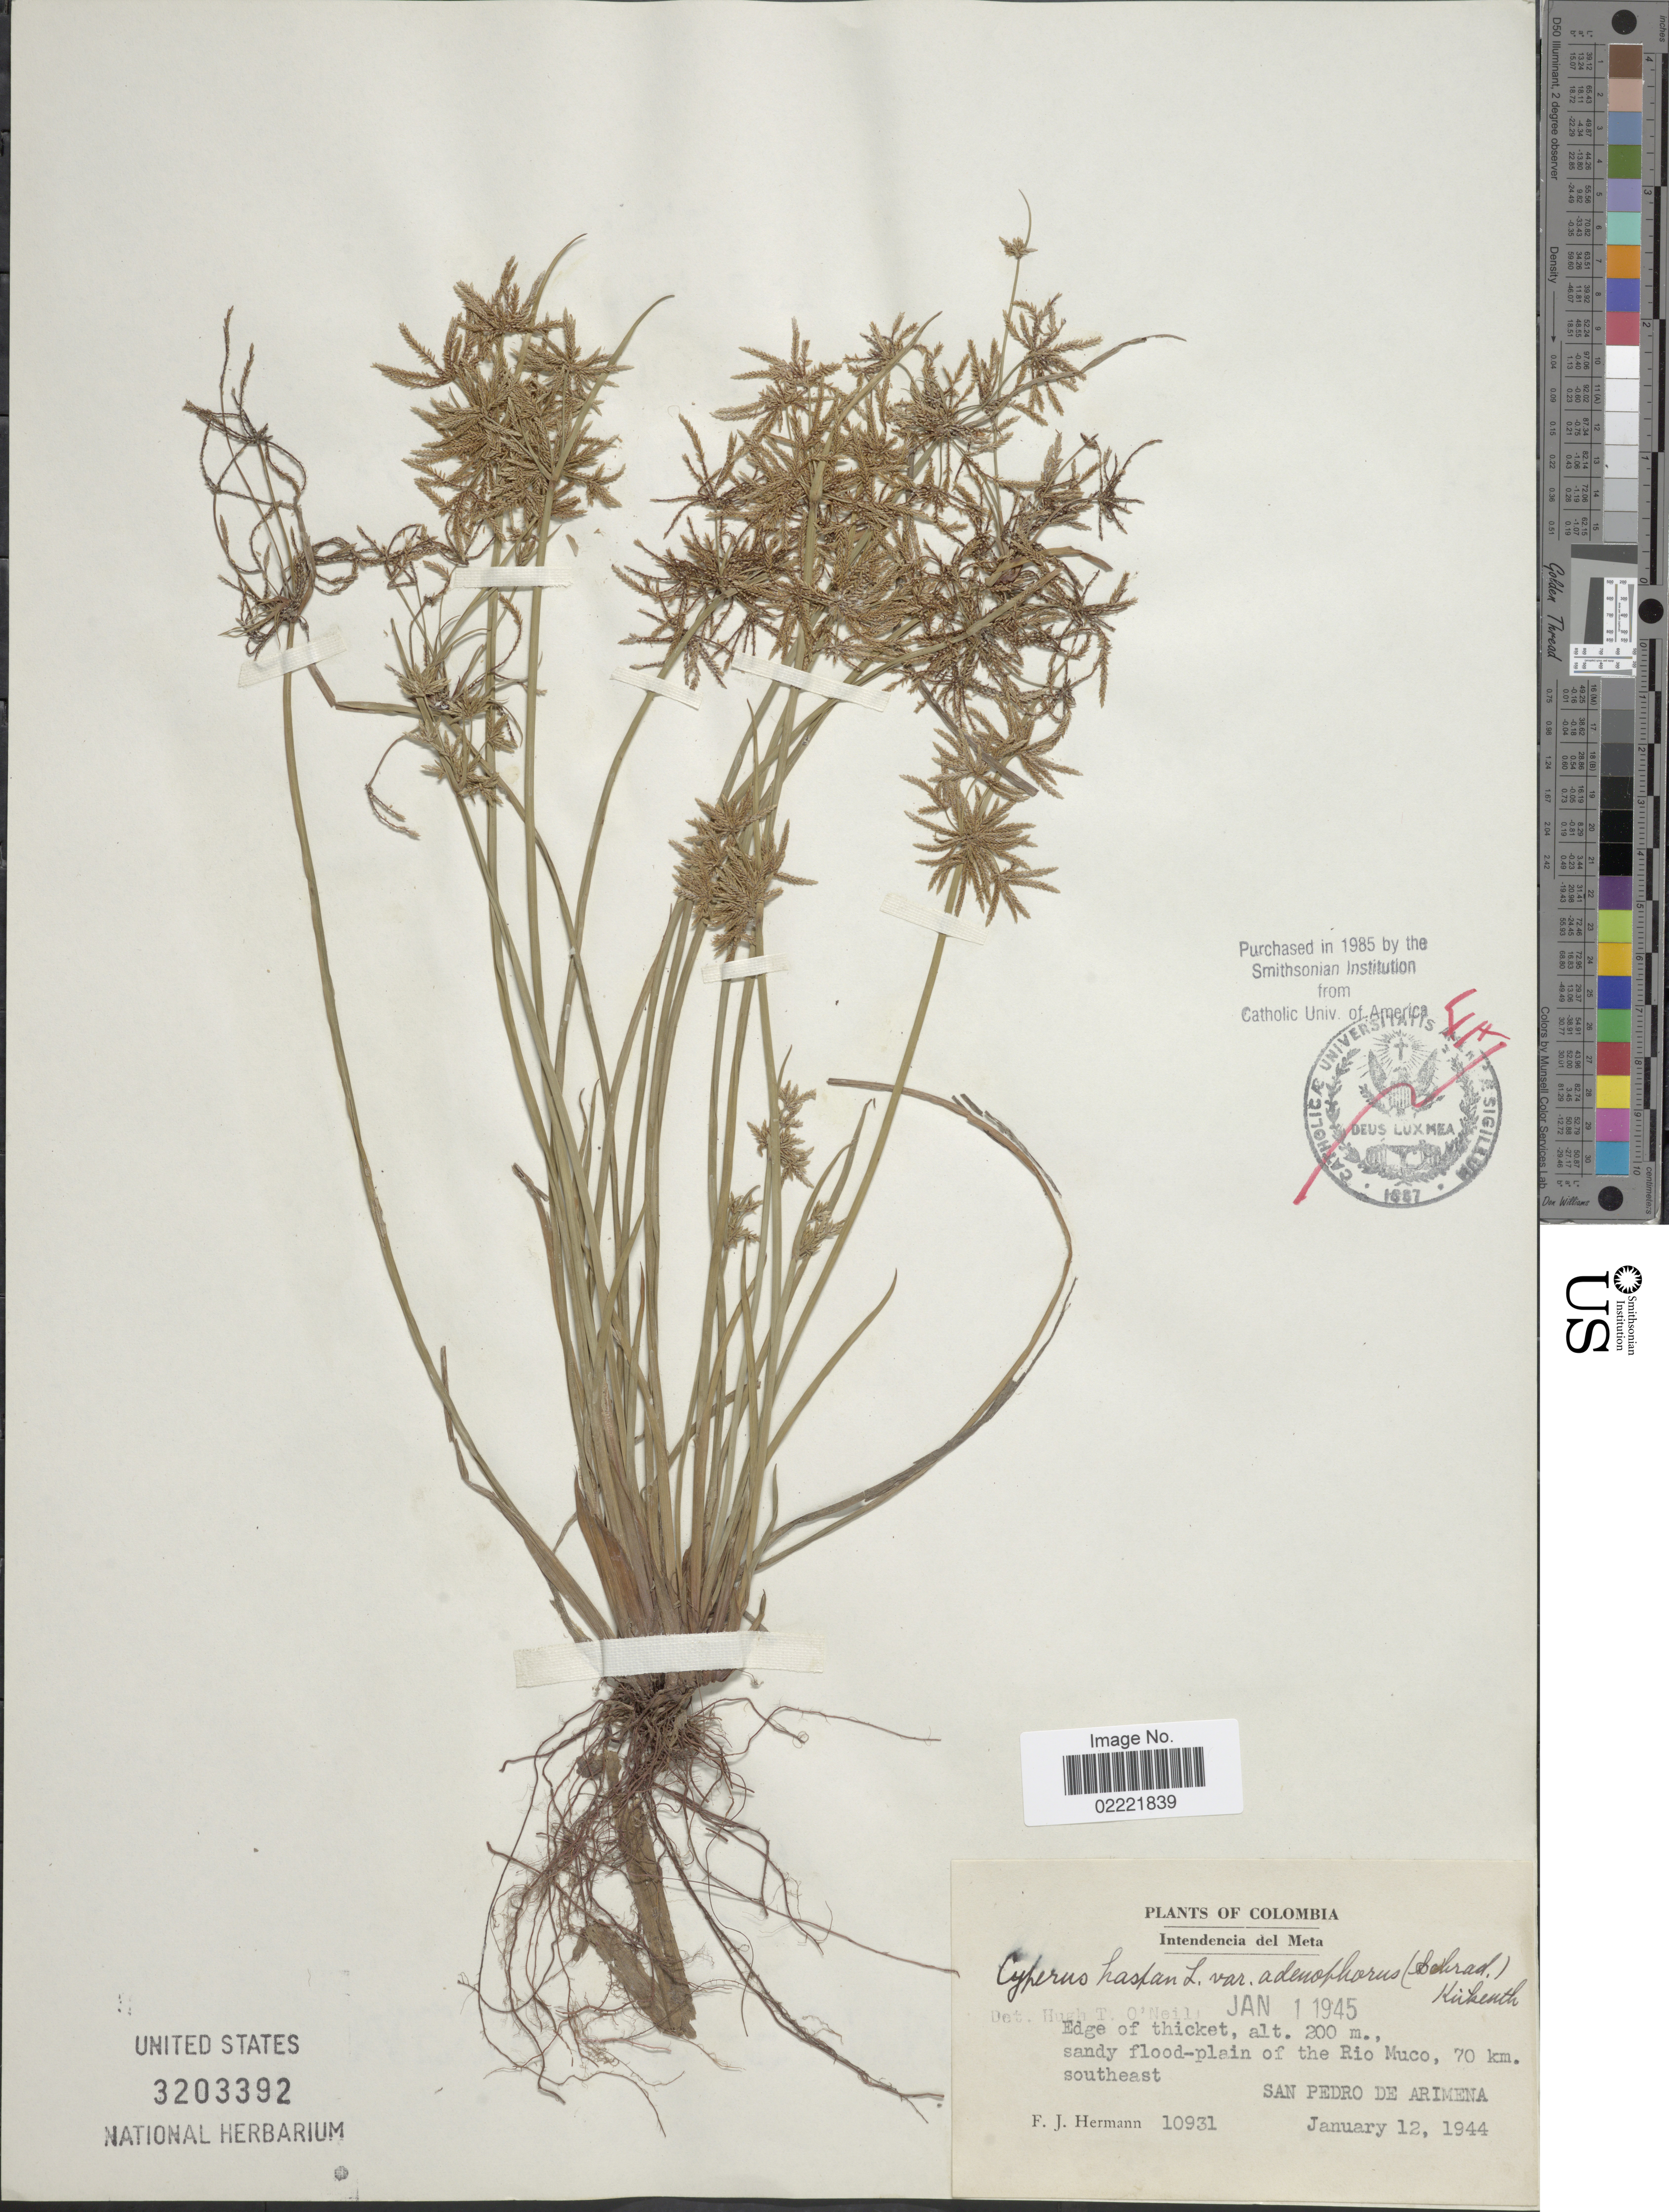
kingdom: Plantae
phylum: Tracheophyta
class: Liliopsida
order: Poales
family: Cyperaceae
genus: Cyperus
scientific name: Cyperus haspan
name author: L.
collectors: F. J. Hermann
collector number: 10931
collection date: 1944-01-12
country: Colombia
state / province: Meta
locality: Intendencia del Meta, edge of thicket, sandy flood-plain of the Rio Muco, 70 km. southeast, San Piedro de Arimena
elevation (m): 200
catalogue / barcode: US 3203392